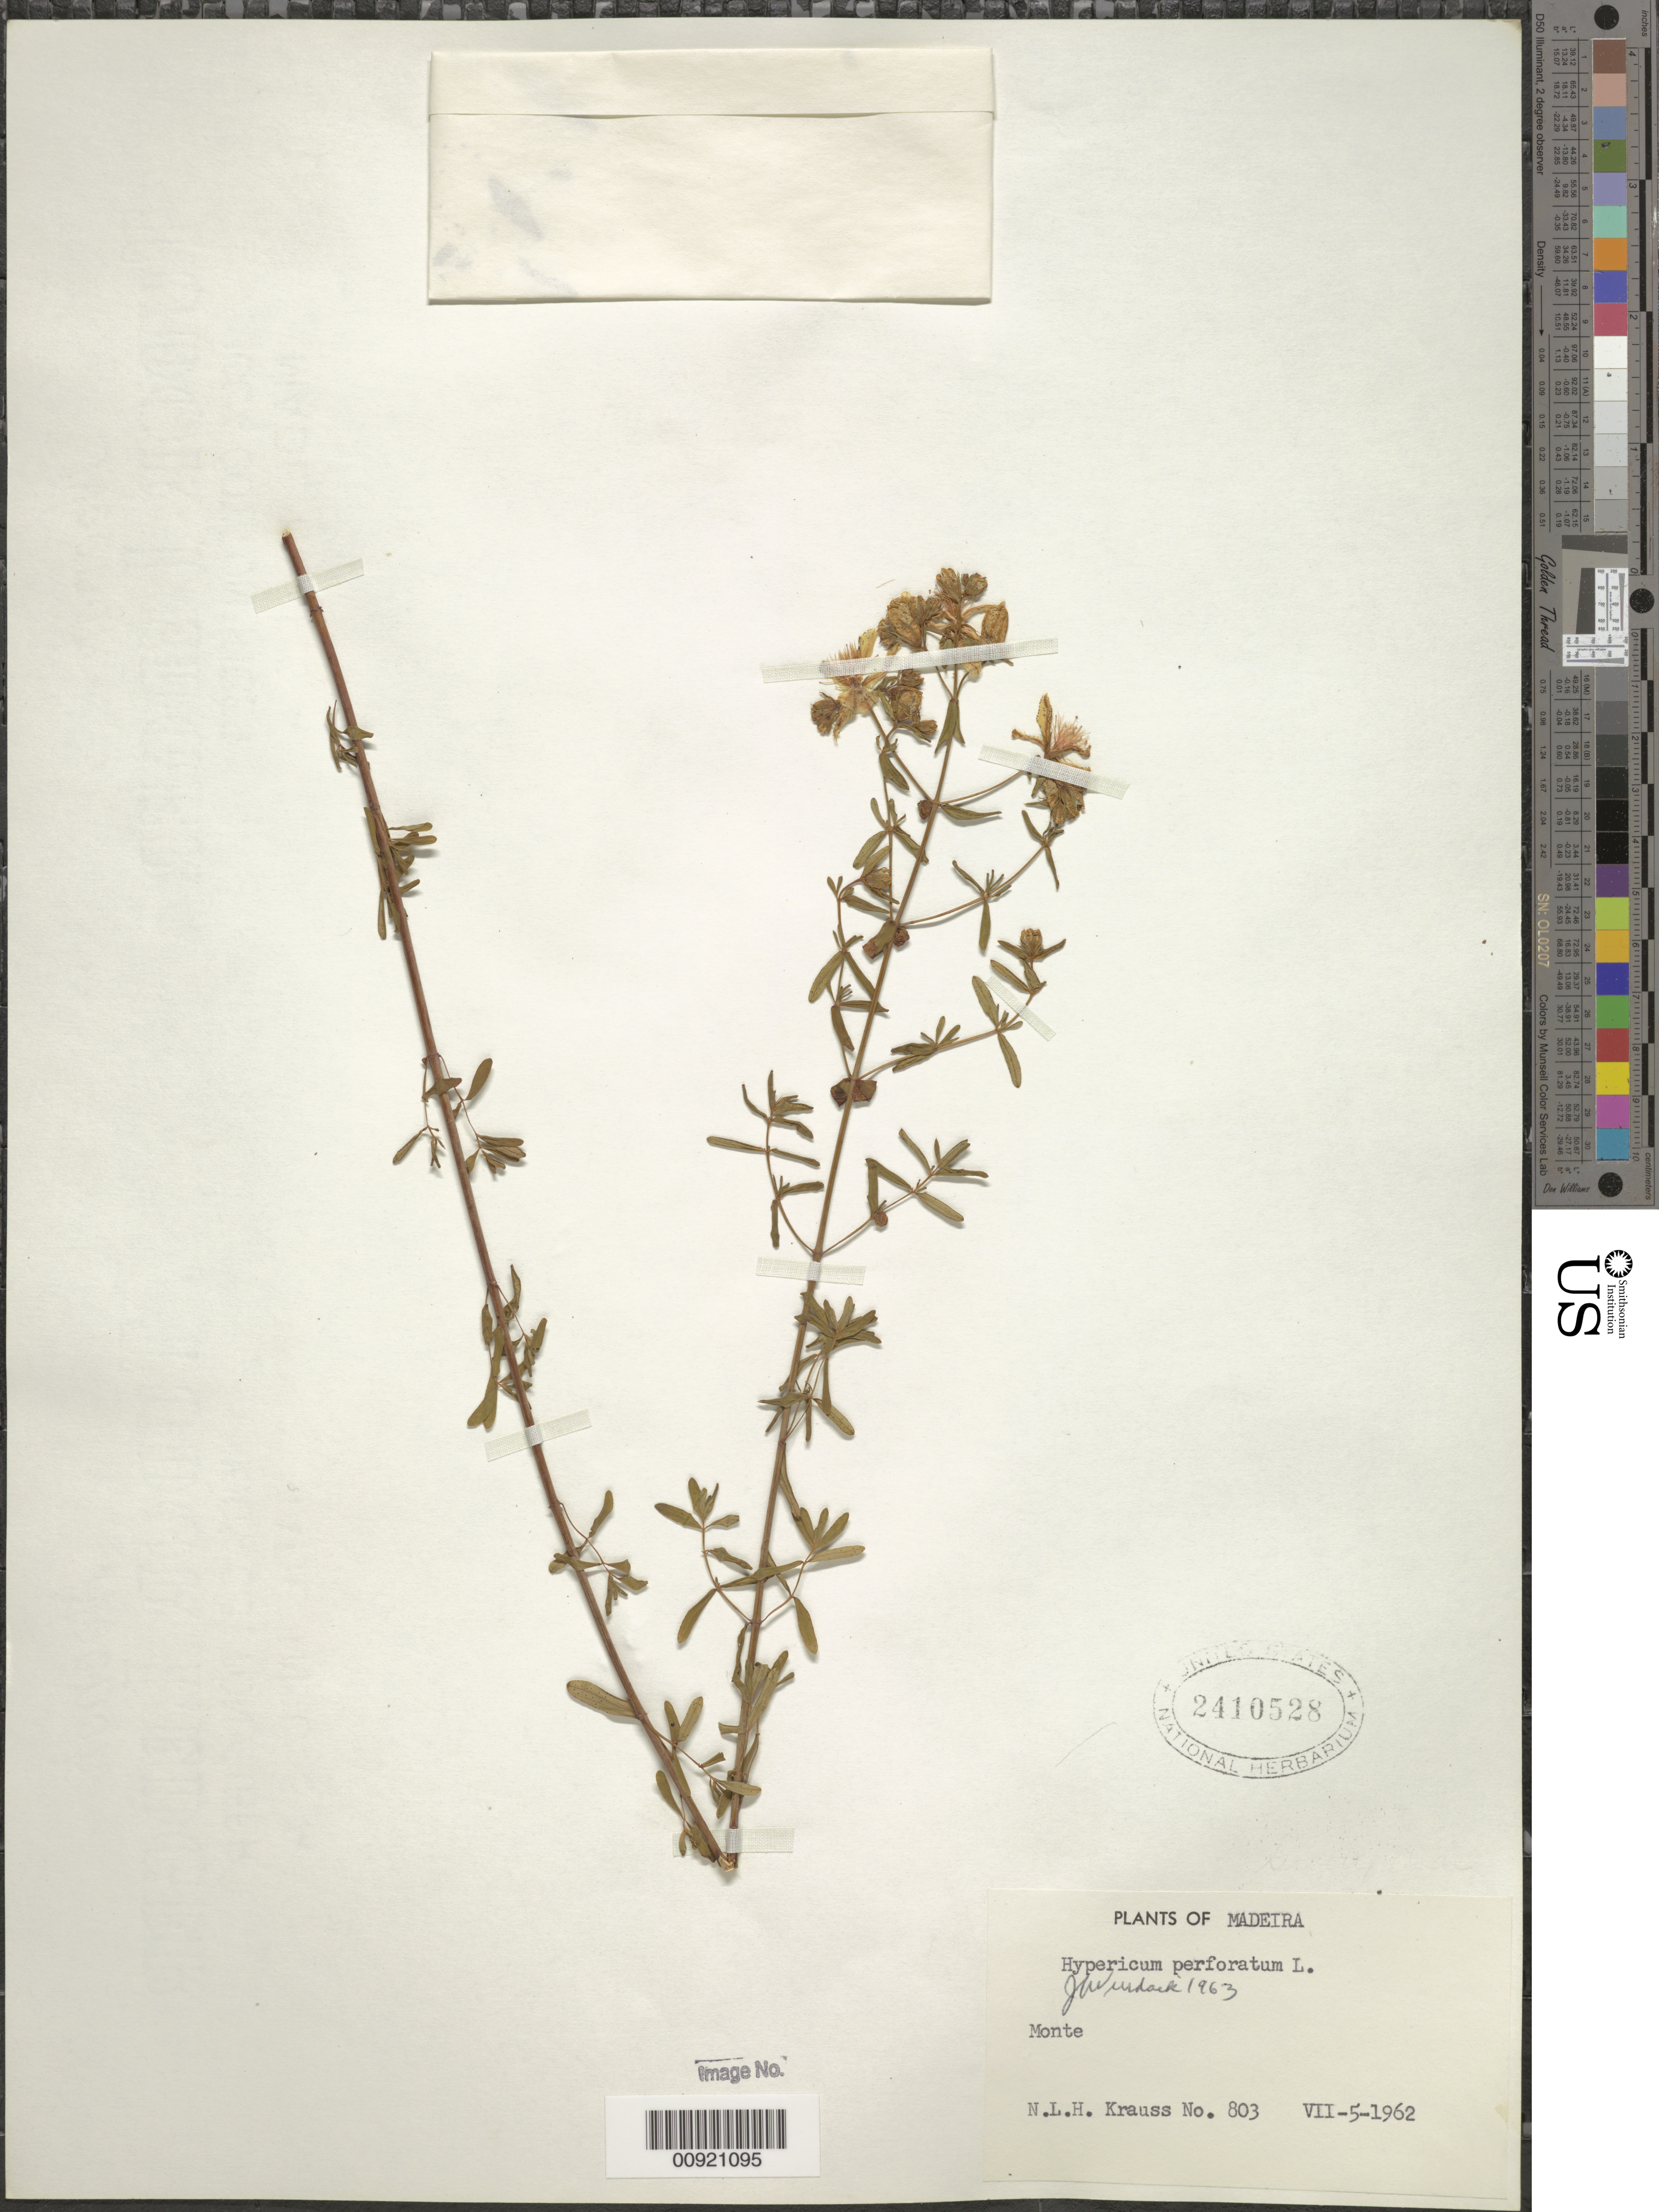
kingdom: Plantae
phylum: Tracheophyta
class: Magnoliopsida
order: Malpighiales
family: Hypericaceae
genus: Hypericum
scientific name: Hypericum perforatum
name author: L.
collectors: N. Krauss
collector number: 803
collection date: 1962-07-05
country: Portugal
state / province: Madeira (Aut. Reg.)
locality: Monte.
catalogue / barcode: US 2410528